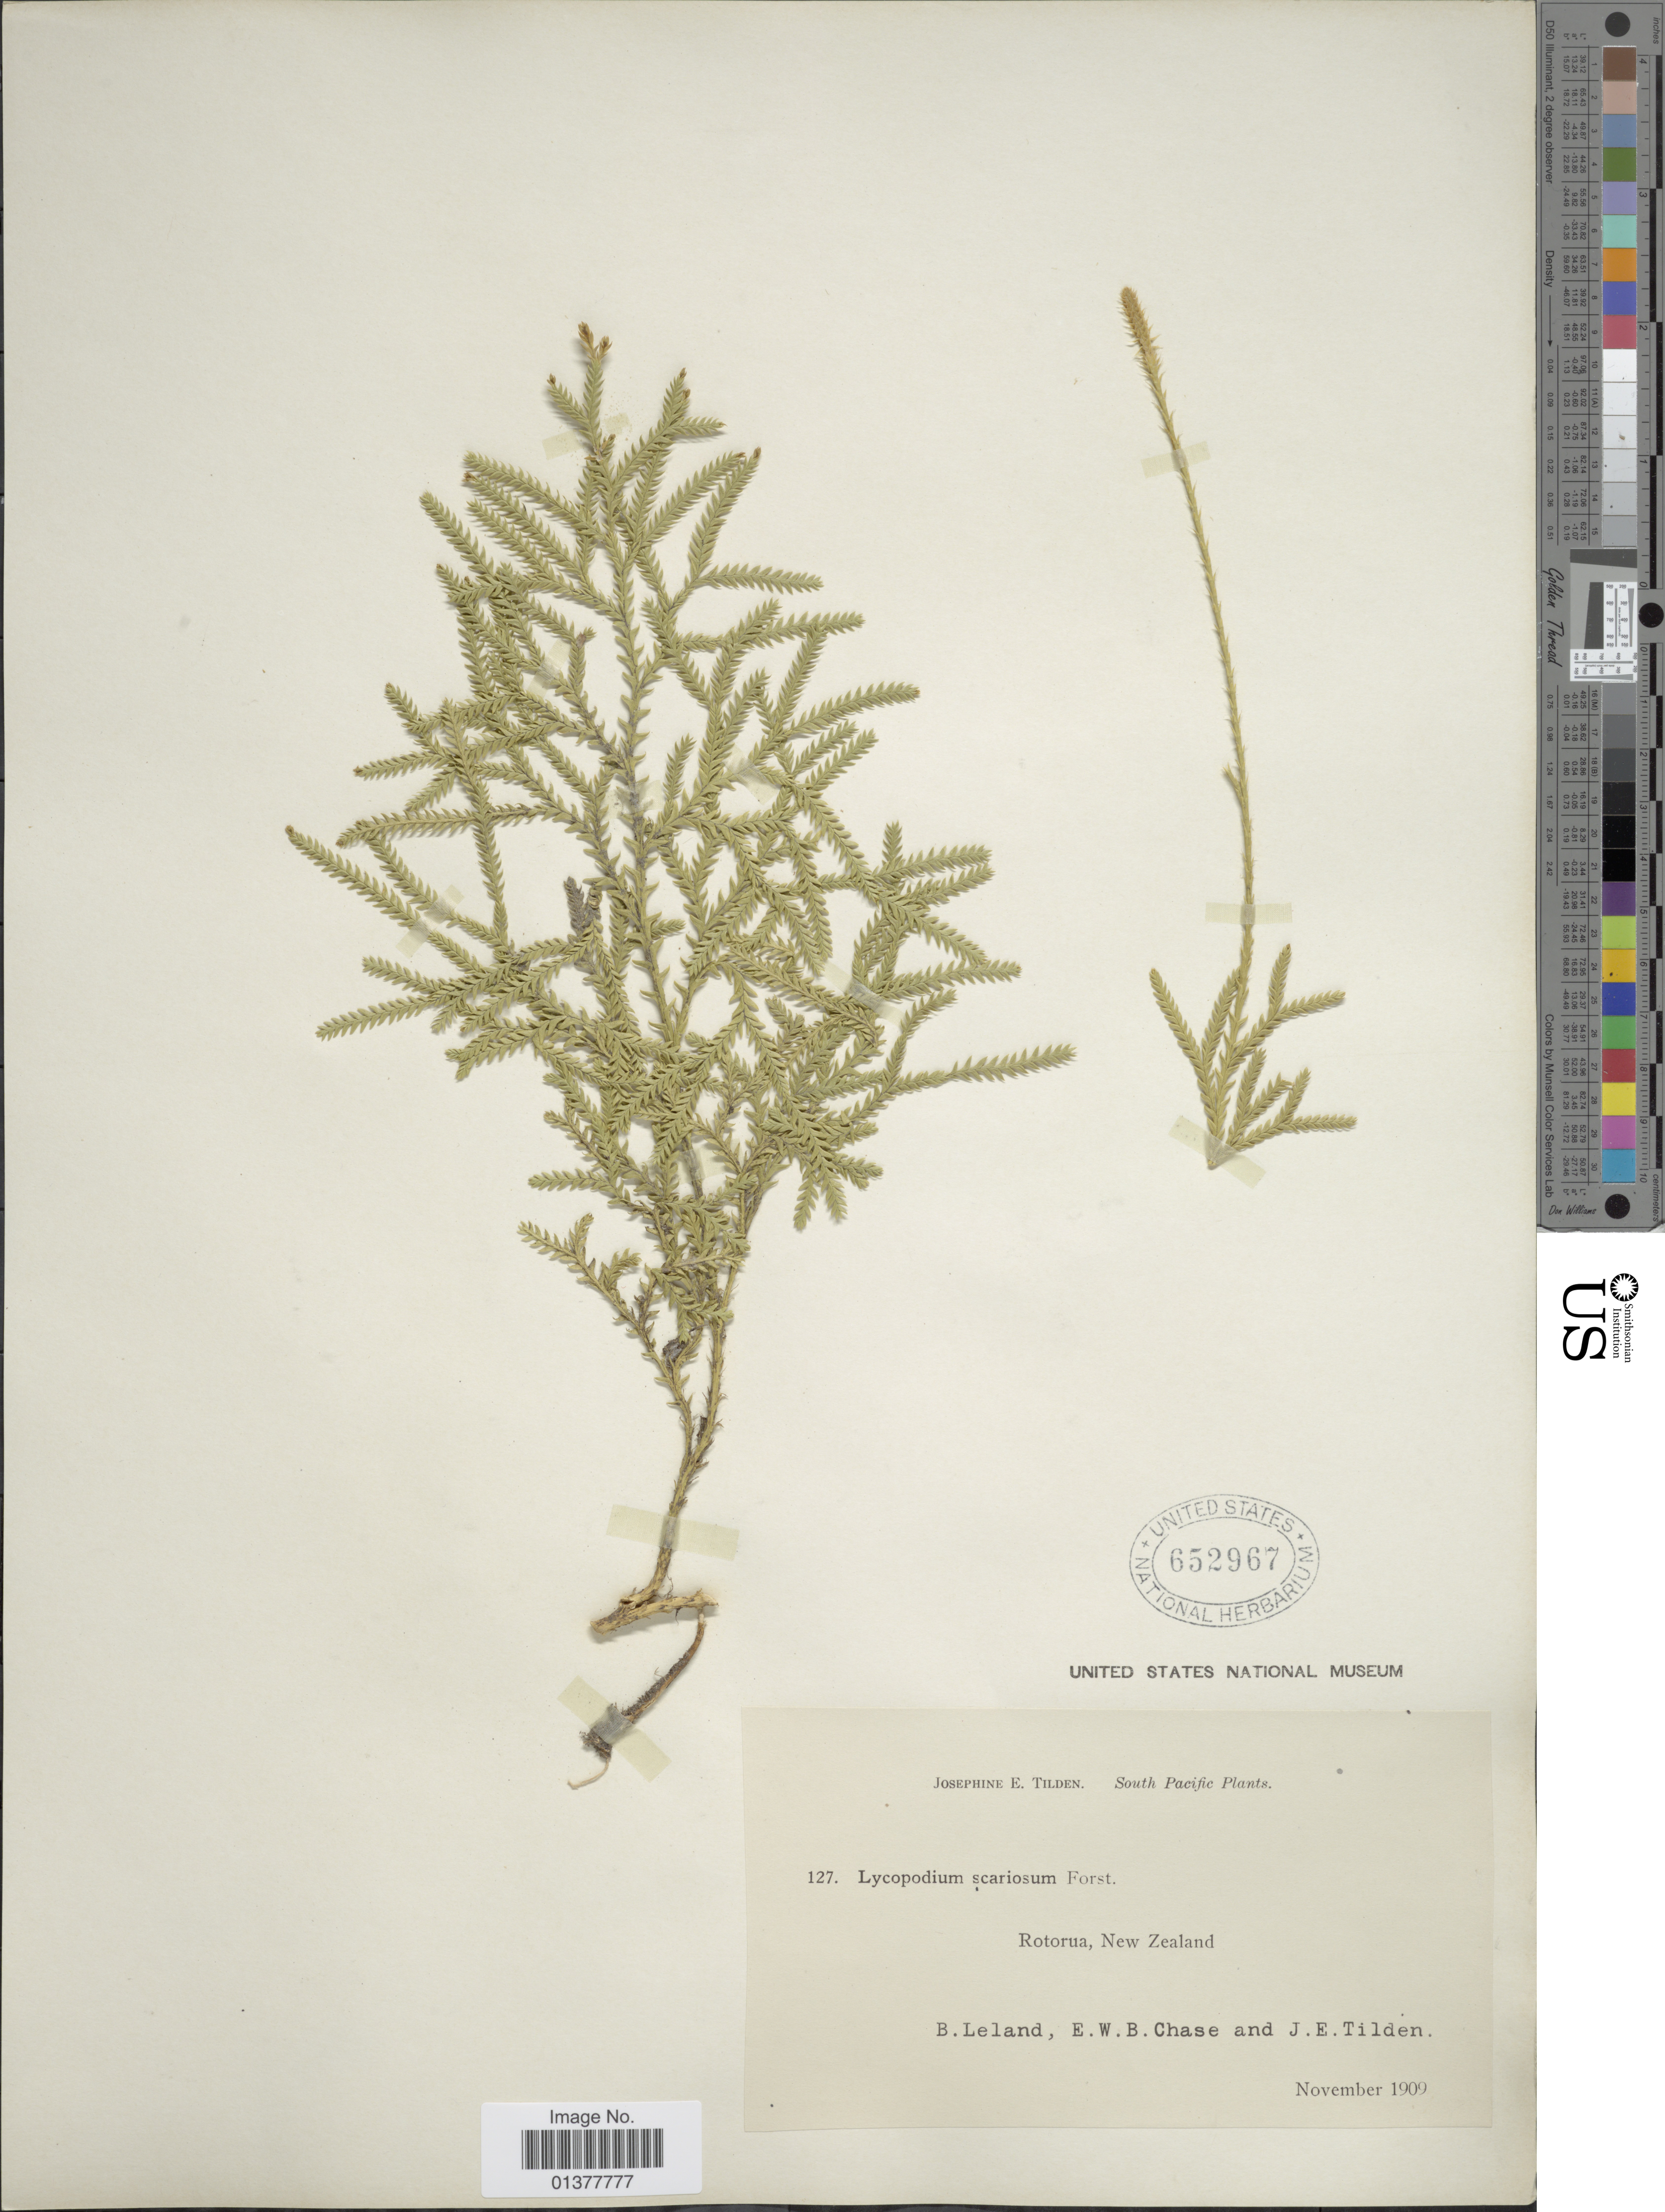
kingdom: Plantae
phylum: Tracheophyta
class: Lycopodiopsida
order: Lycopodiales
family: Lycopodiaceae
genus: Diphasium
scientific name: Diphasium scariosum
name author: (G. Forst.) Rothm.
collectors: B. Leland, E. W. Chase & J. E. Tilden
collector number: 127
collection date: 1909-11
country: New Zealand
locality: Rotorua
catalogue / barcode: US 652967